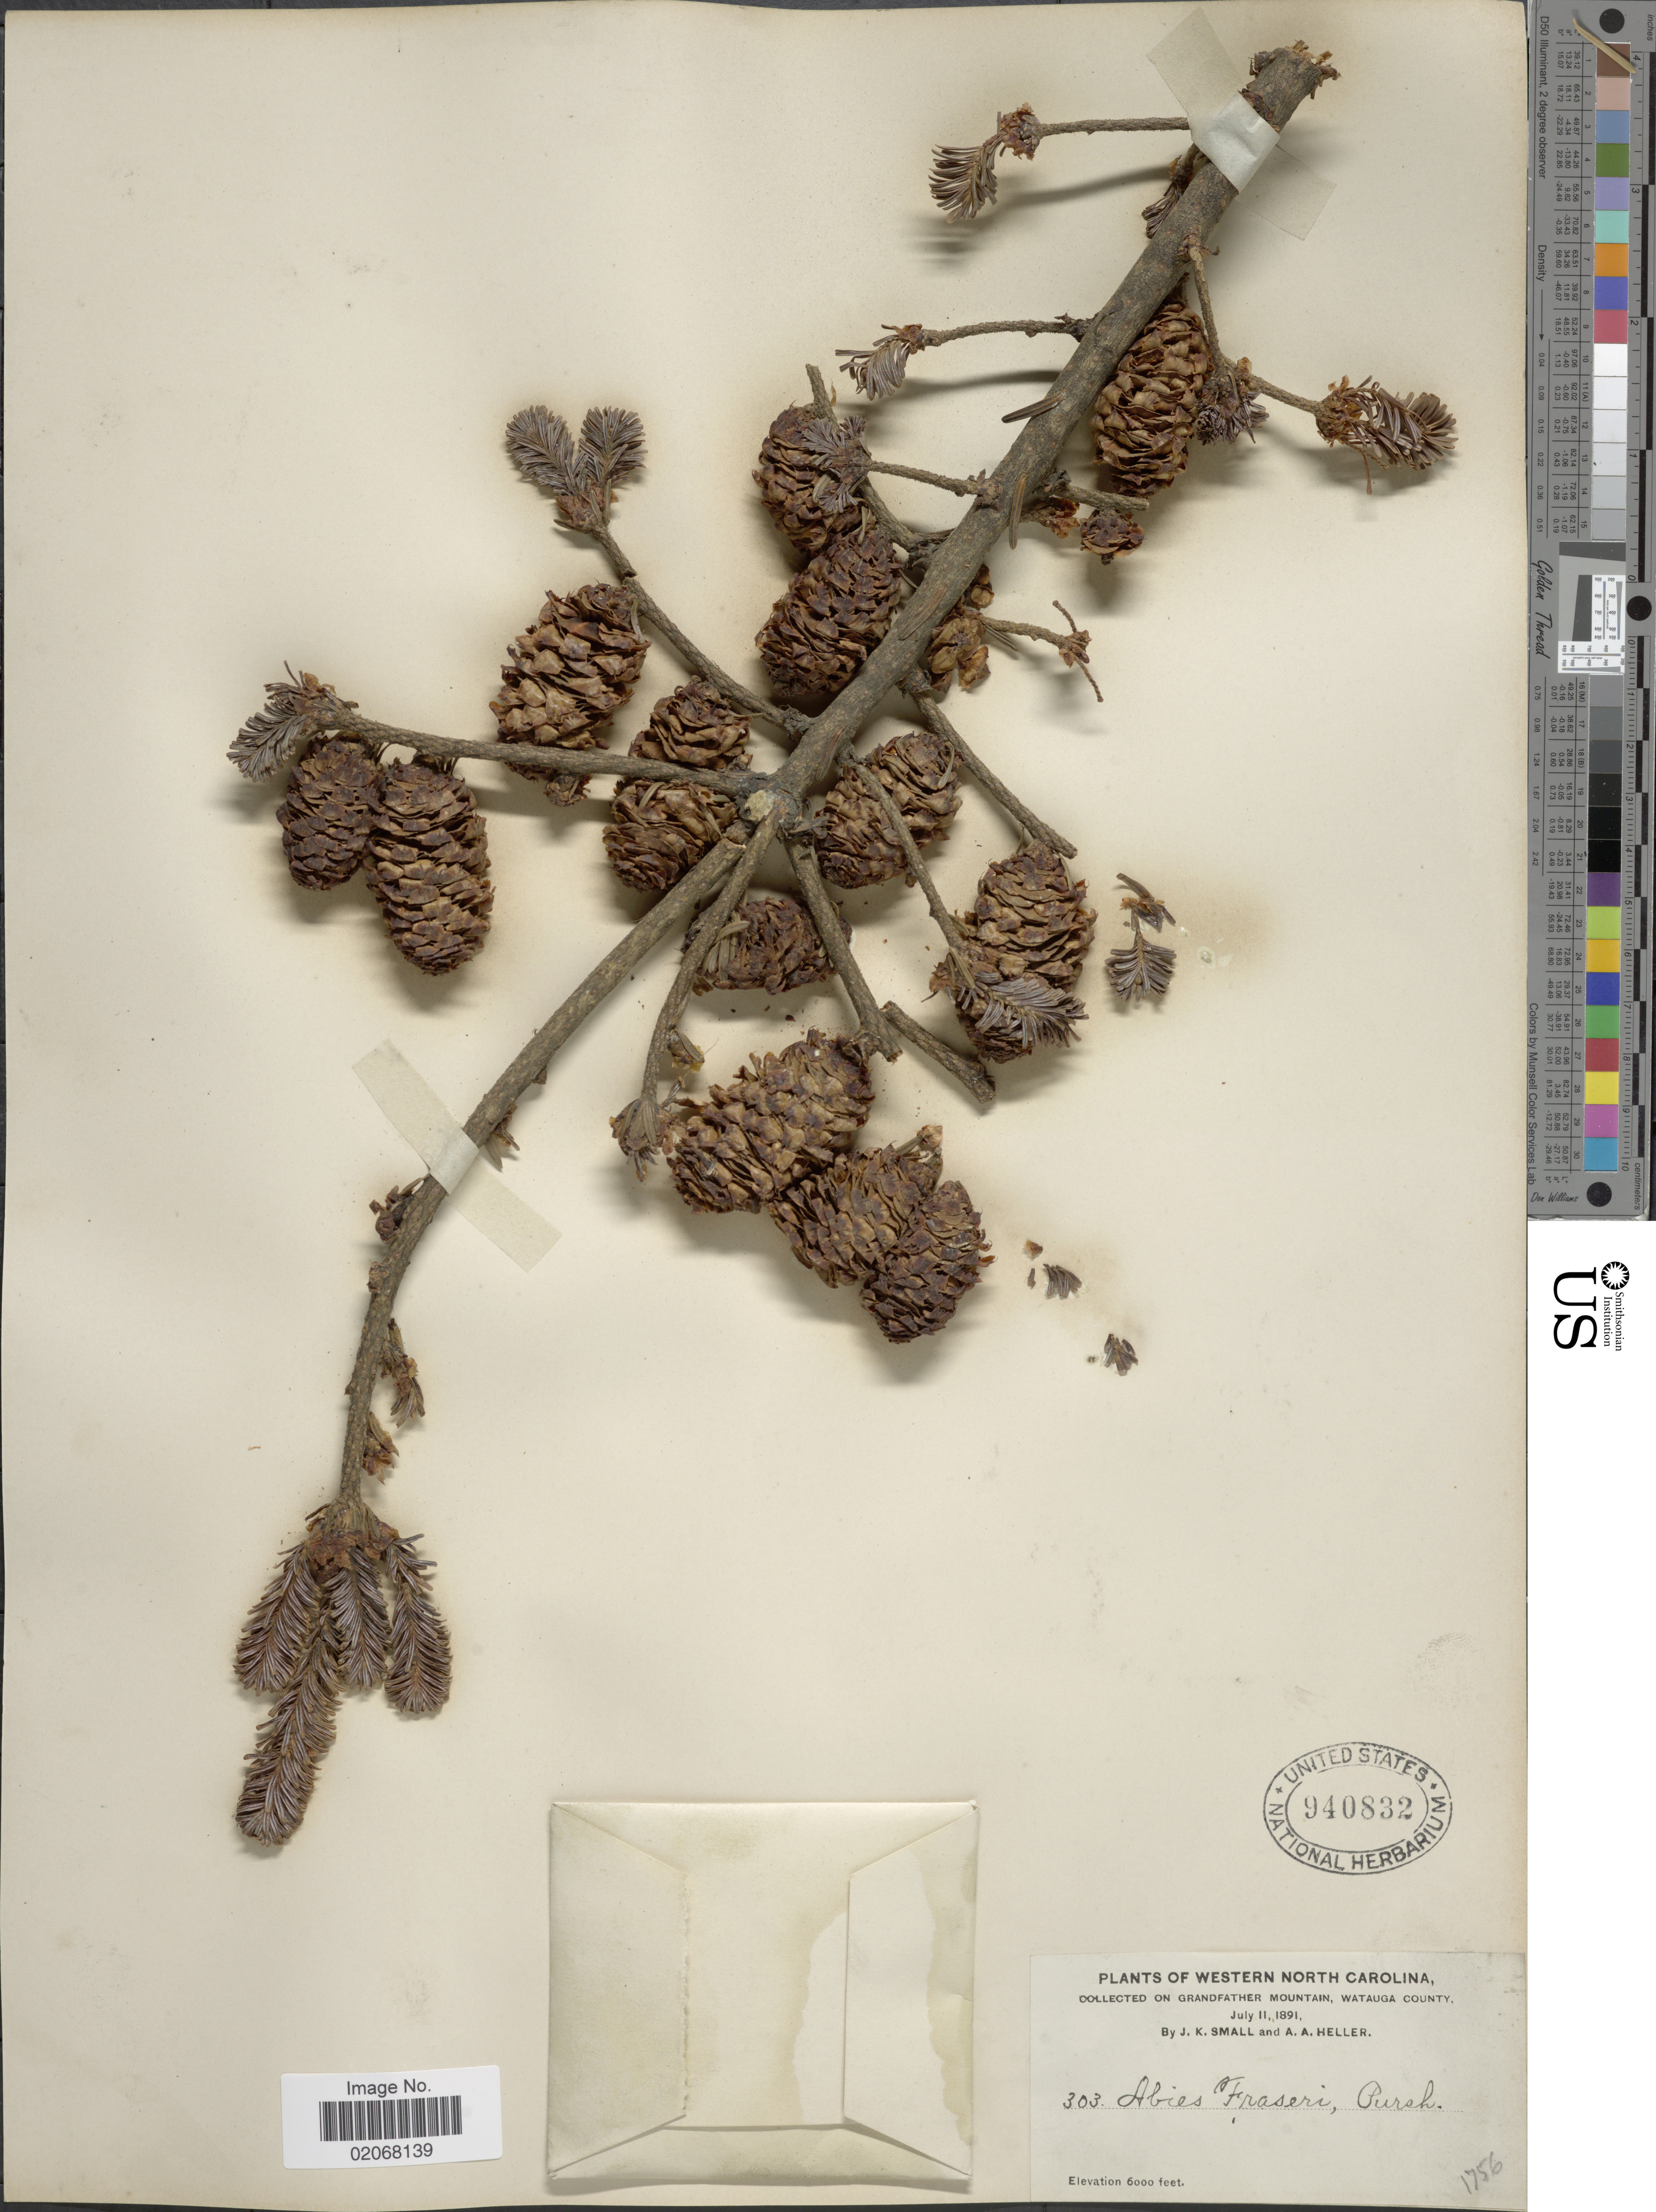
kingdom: Plantae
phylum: Tracheophyta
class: Pinopsida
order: Pinales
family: Pinaceae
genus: Abies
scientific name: Abies fraseri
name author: (Pursh) Poir.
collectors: J. K. Small & A. A. Heller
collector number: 303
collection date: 1891-07-11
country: United States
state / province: North Carolina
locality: Western North California, Grandfather Mountain, Watauga County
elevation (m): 1829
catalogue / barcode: US 940832